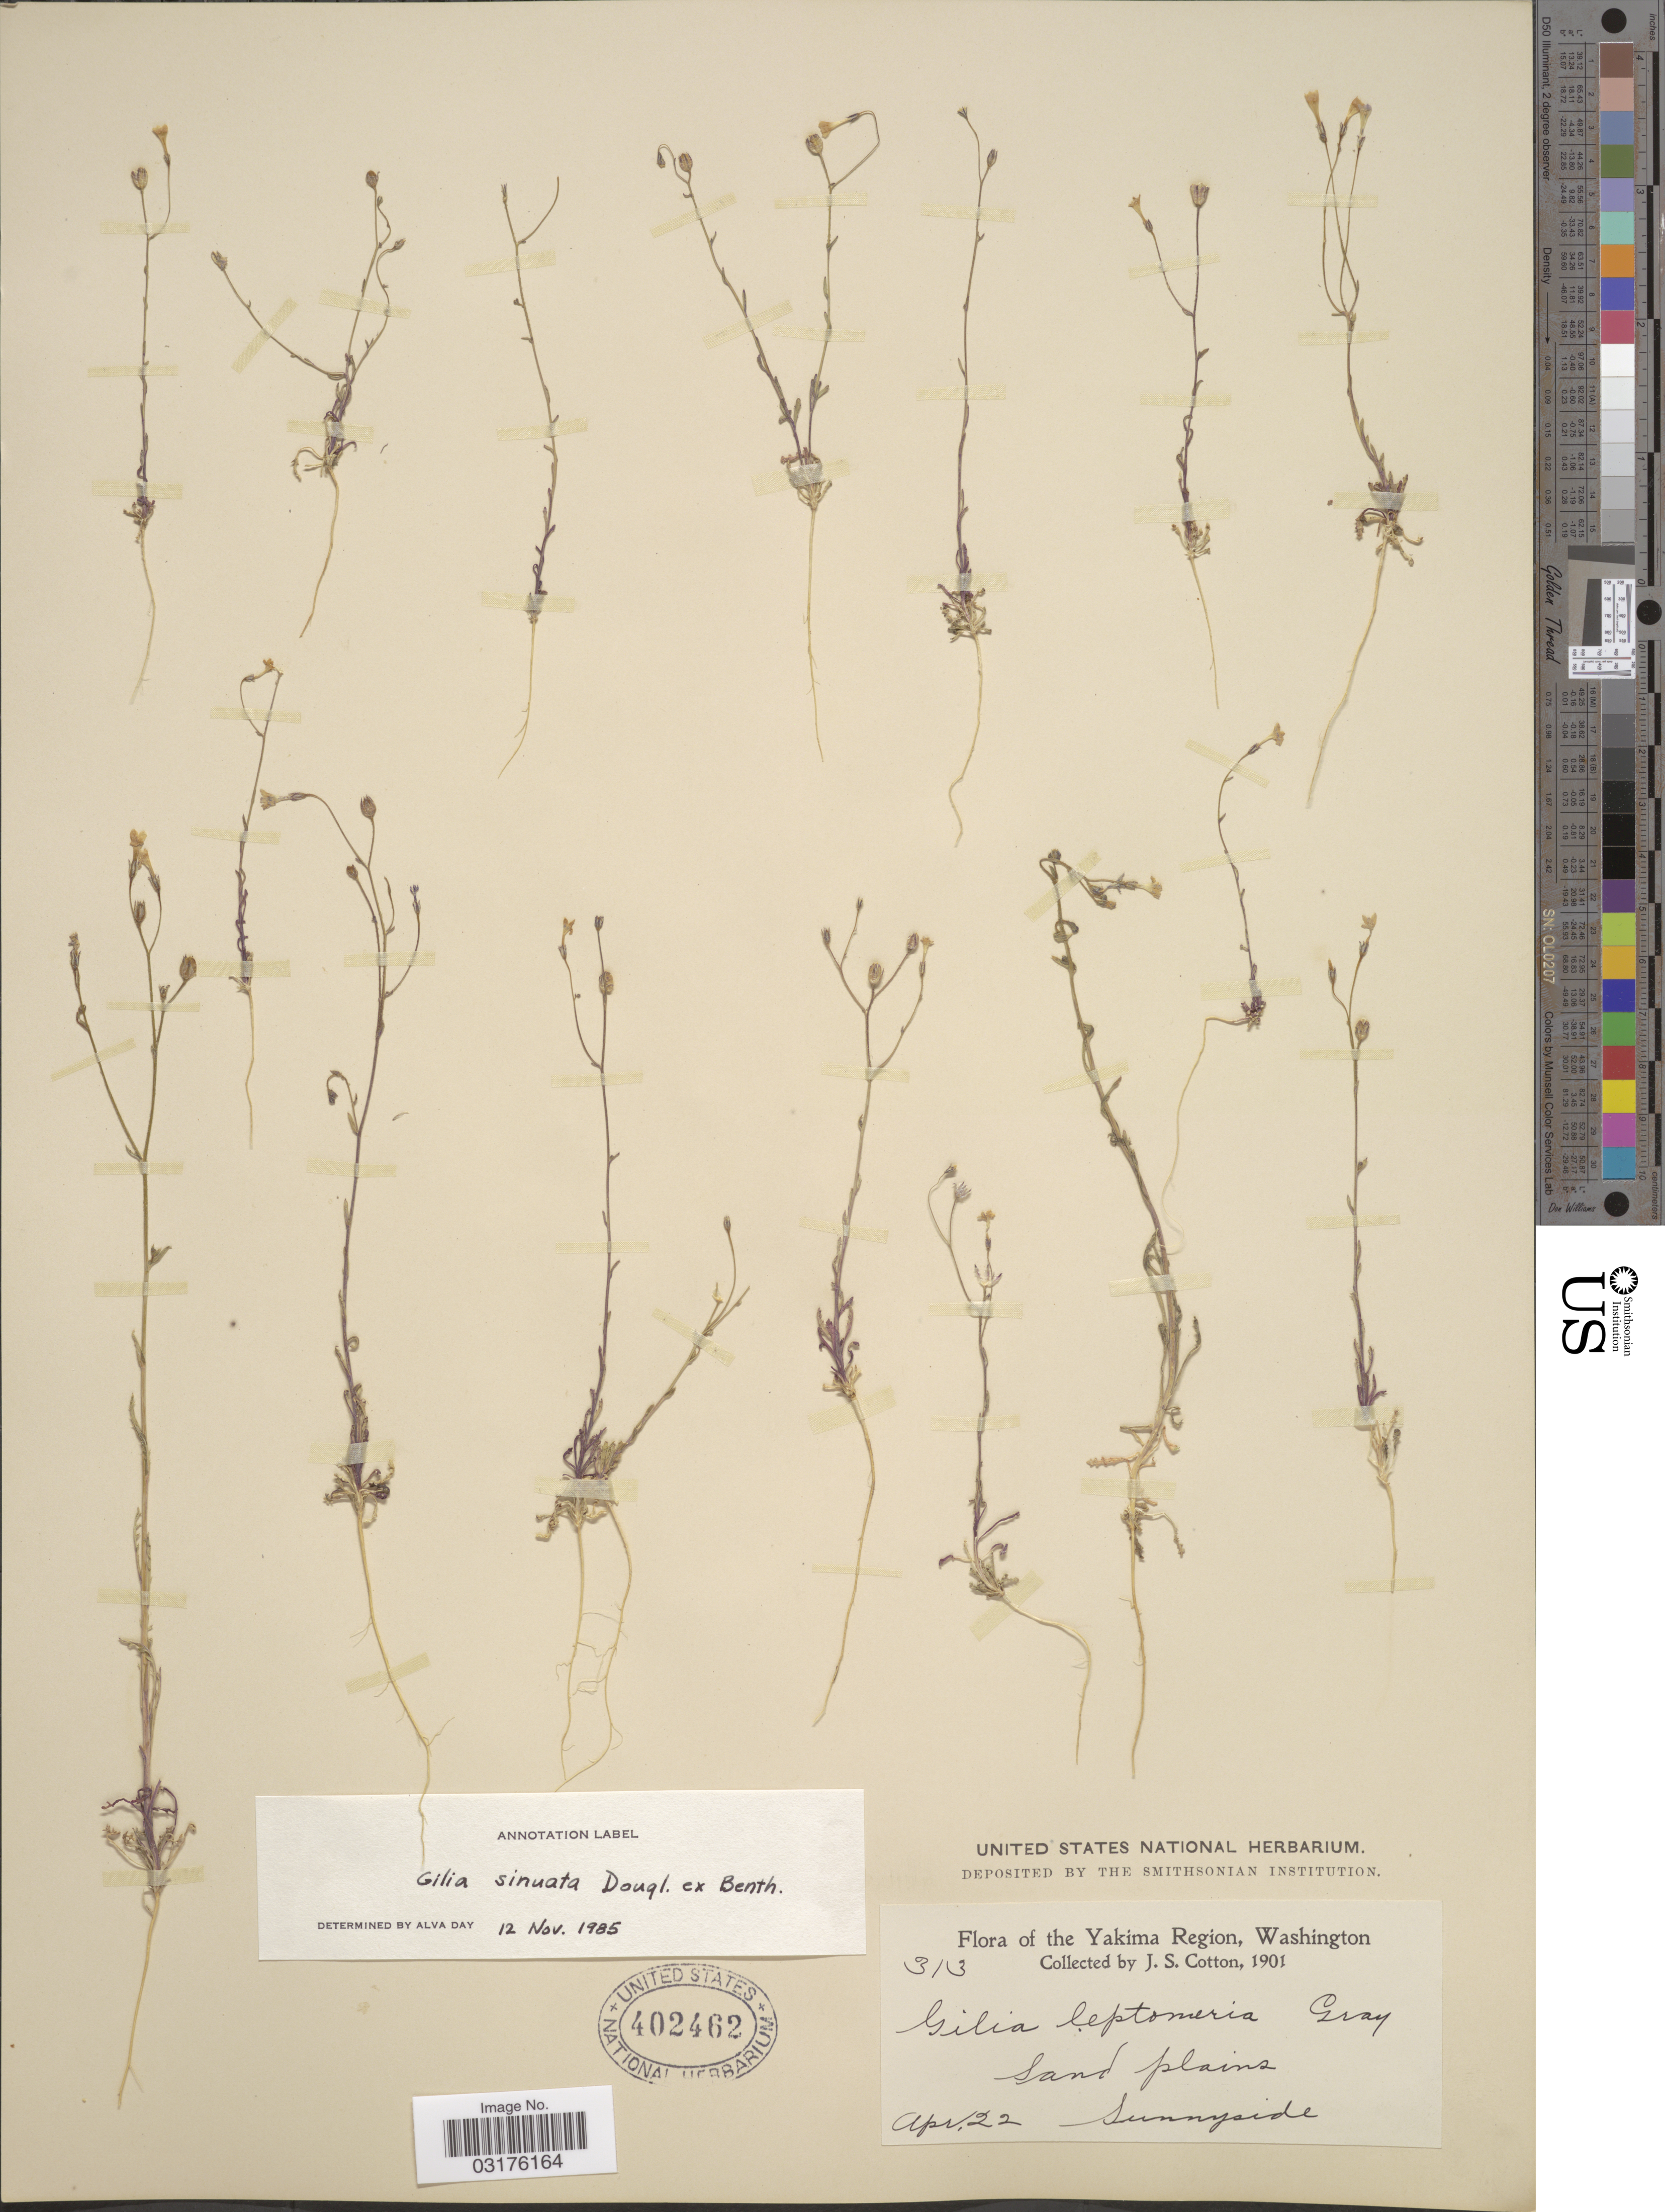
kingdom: Plantae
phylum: Tracheophyta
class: Magnoliopsida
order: Ericales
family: Polemoniaceae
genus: Gilia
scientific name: Gilia sinuata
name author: Douglas ex Benth.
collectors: J. S. Cotton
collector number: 313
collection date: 1901-04-22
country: United States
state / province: Washington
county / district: Yakima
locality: The Yakima Region, Washington, Sand plains, Sunnyside.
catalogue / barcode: US 402462